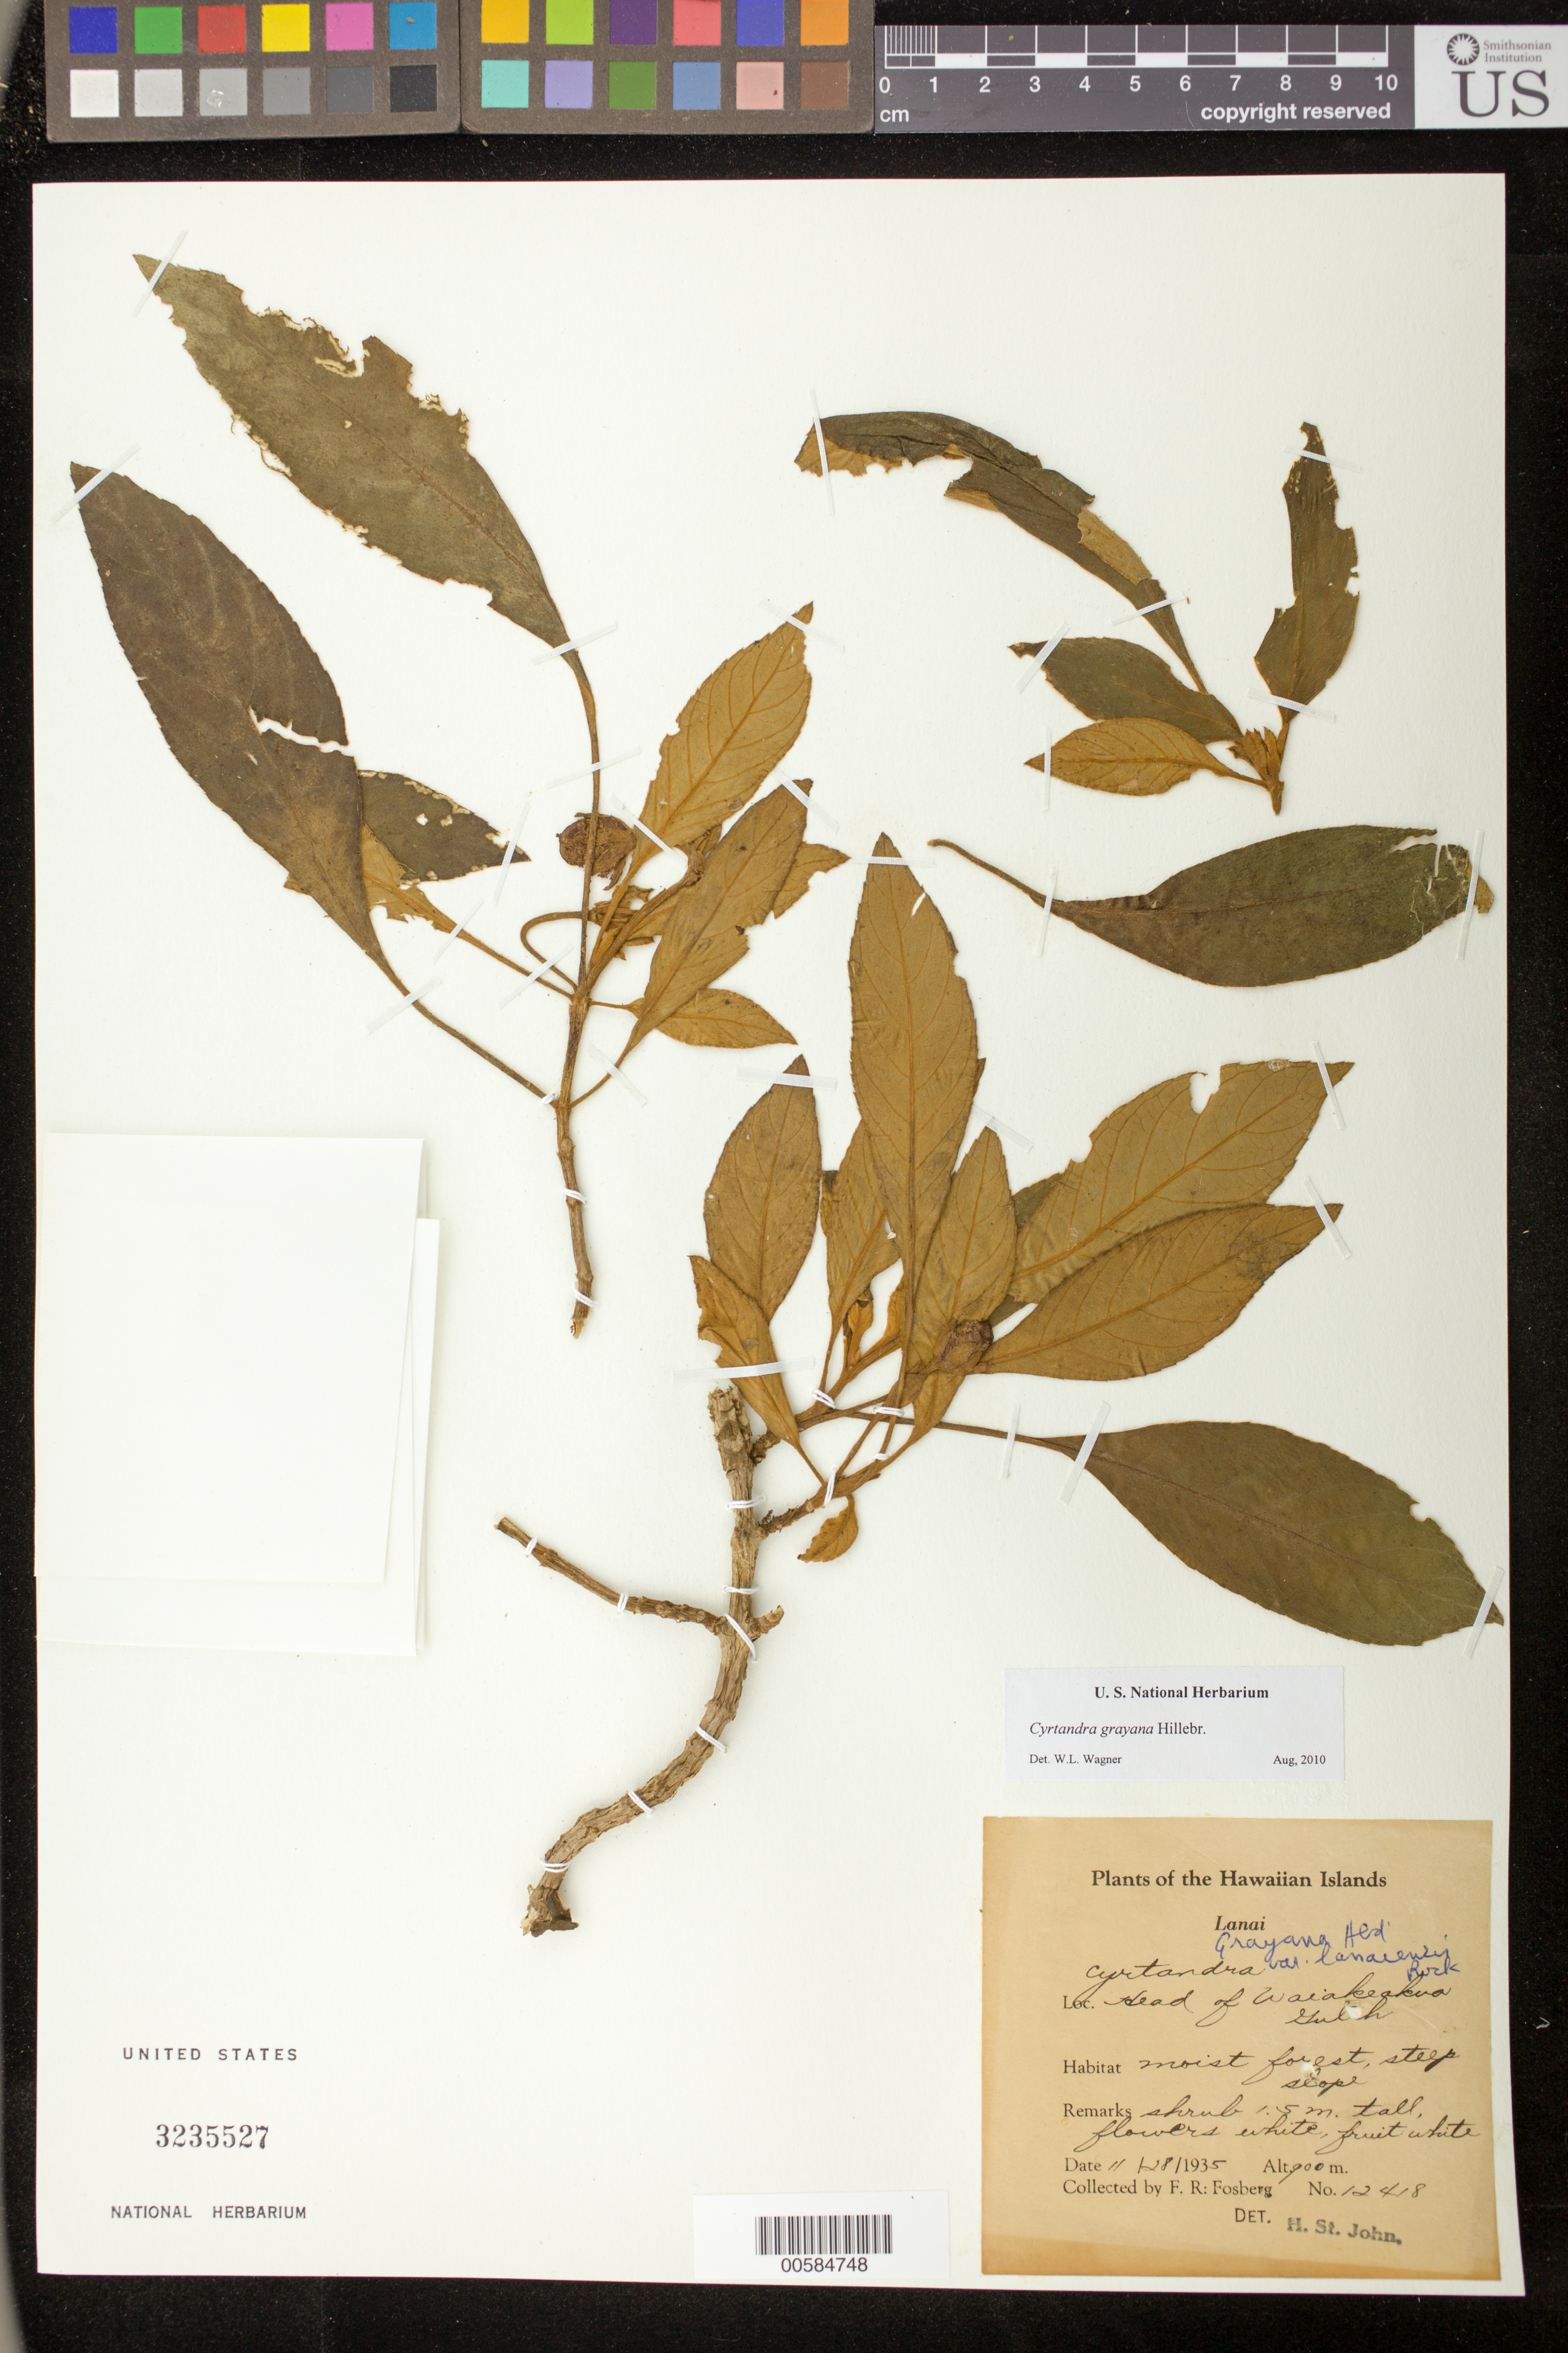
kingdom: Plantae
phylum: Tracheophyta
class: Magnoliopsida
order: Lamiales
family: Gesneriaceae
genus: Cyrtandra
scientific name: Cyrtandra grayana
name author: Hillebr.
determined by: Wagner, W. L., (BOT), Smithsonian Institution - National Museum of Natural History (UNITED STATES)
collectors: F. R. Fosberg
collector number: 12418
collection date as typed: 28 Nov 1935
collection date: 1935-11-28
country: United States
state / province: Hawaii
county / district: Maui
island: Lana'i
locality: Head of Waiakeakua Gulch.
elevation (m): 900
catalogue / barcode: US 3235527